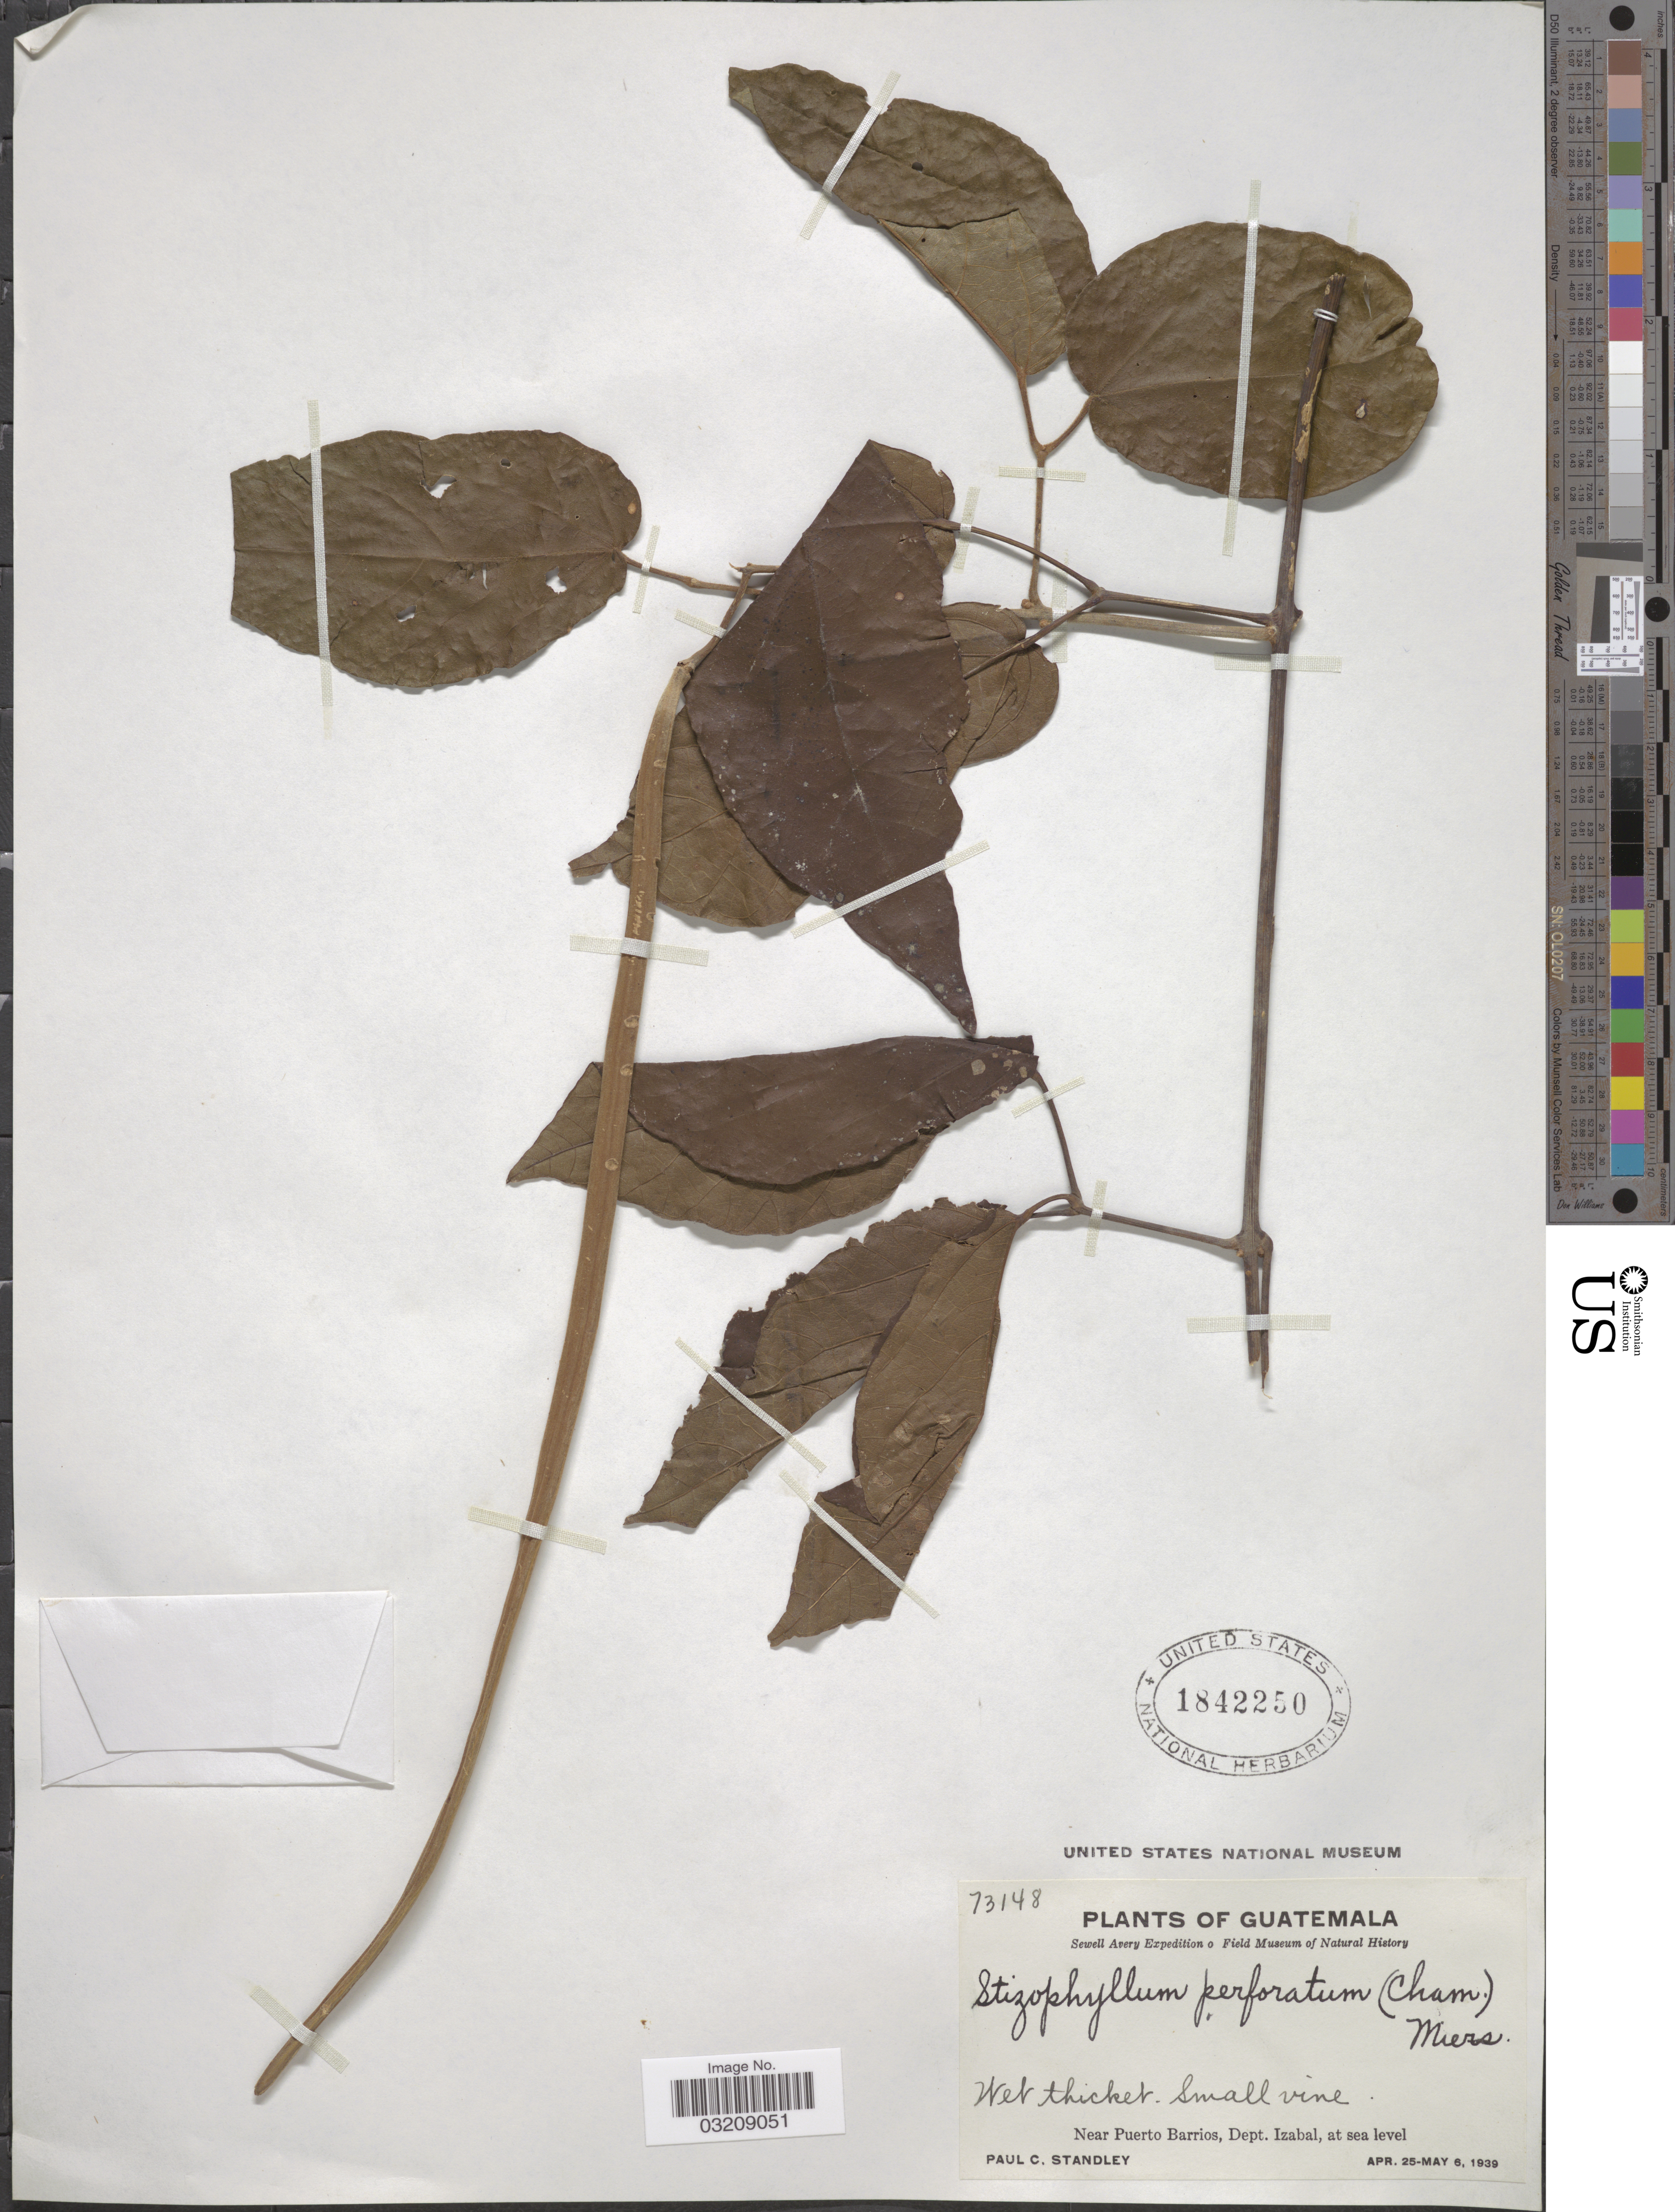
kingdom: Plantae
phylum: Tracheophyta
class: Magnoliopsida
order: Lamiales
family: Bignoniaceae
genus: Stizophyllum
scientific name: Stizophyllum perforatum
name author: (Cham.) Miers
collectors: P. C. Standley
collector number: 73148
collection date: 1939-04-25/1939-05-06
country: Guatemala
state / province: Izabal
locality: Near Puerto Barrios, Dept. Izabal.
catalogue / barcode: US 1842250